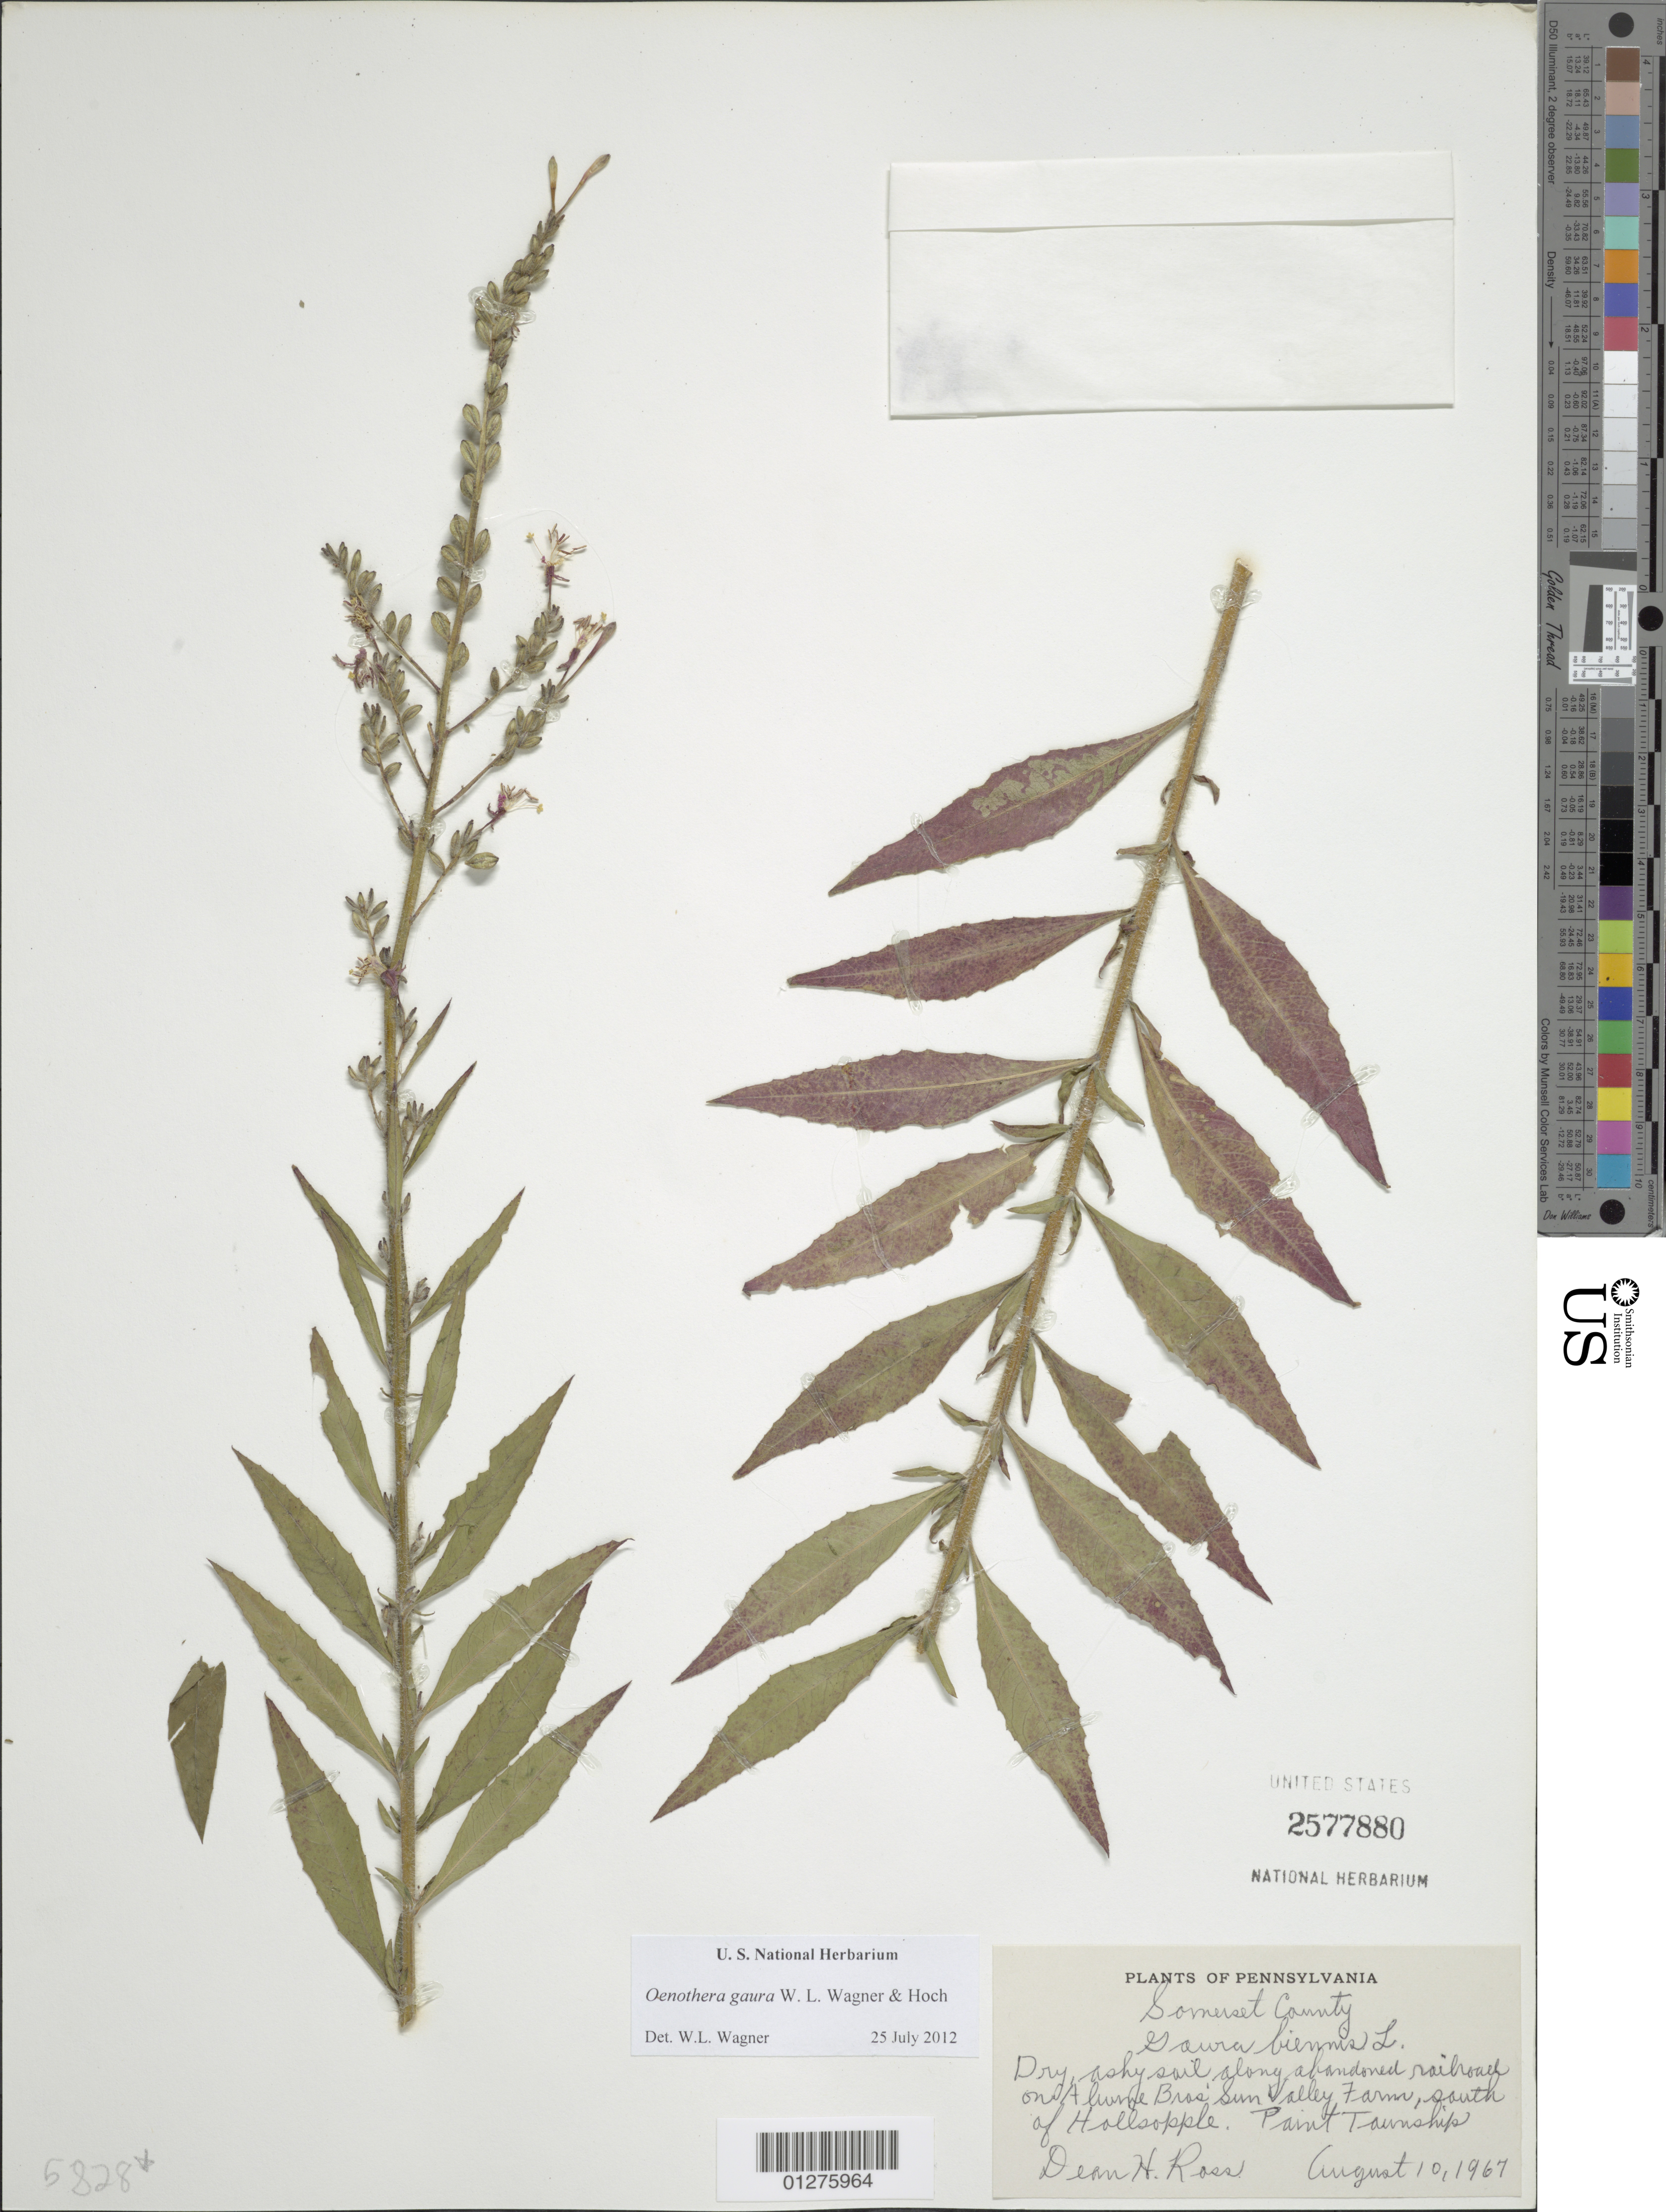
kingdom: Plantae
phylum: Tracheophyta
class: Magnoliopsida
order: Myrtales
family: Onagraceae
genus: Oenothera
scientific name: Oenothera gaura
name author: W.L. Wagner & Hoch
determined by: Wagner, W. L., (BOT), Smithsonian Institution - National Museum of Natural History (UNITED STATES)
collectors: D. Ross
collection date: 1967-08-10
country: United States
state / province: Pennsylvania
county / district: Somerset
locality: Sun Valley Farm, south of Hollsopple, Paint Township.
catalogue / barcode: US 2577880